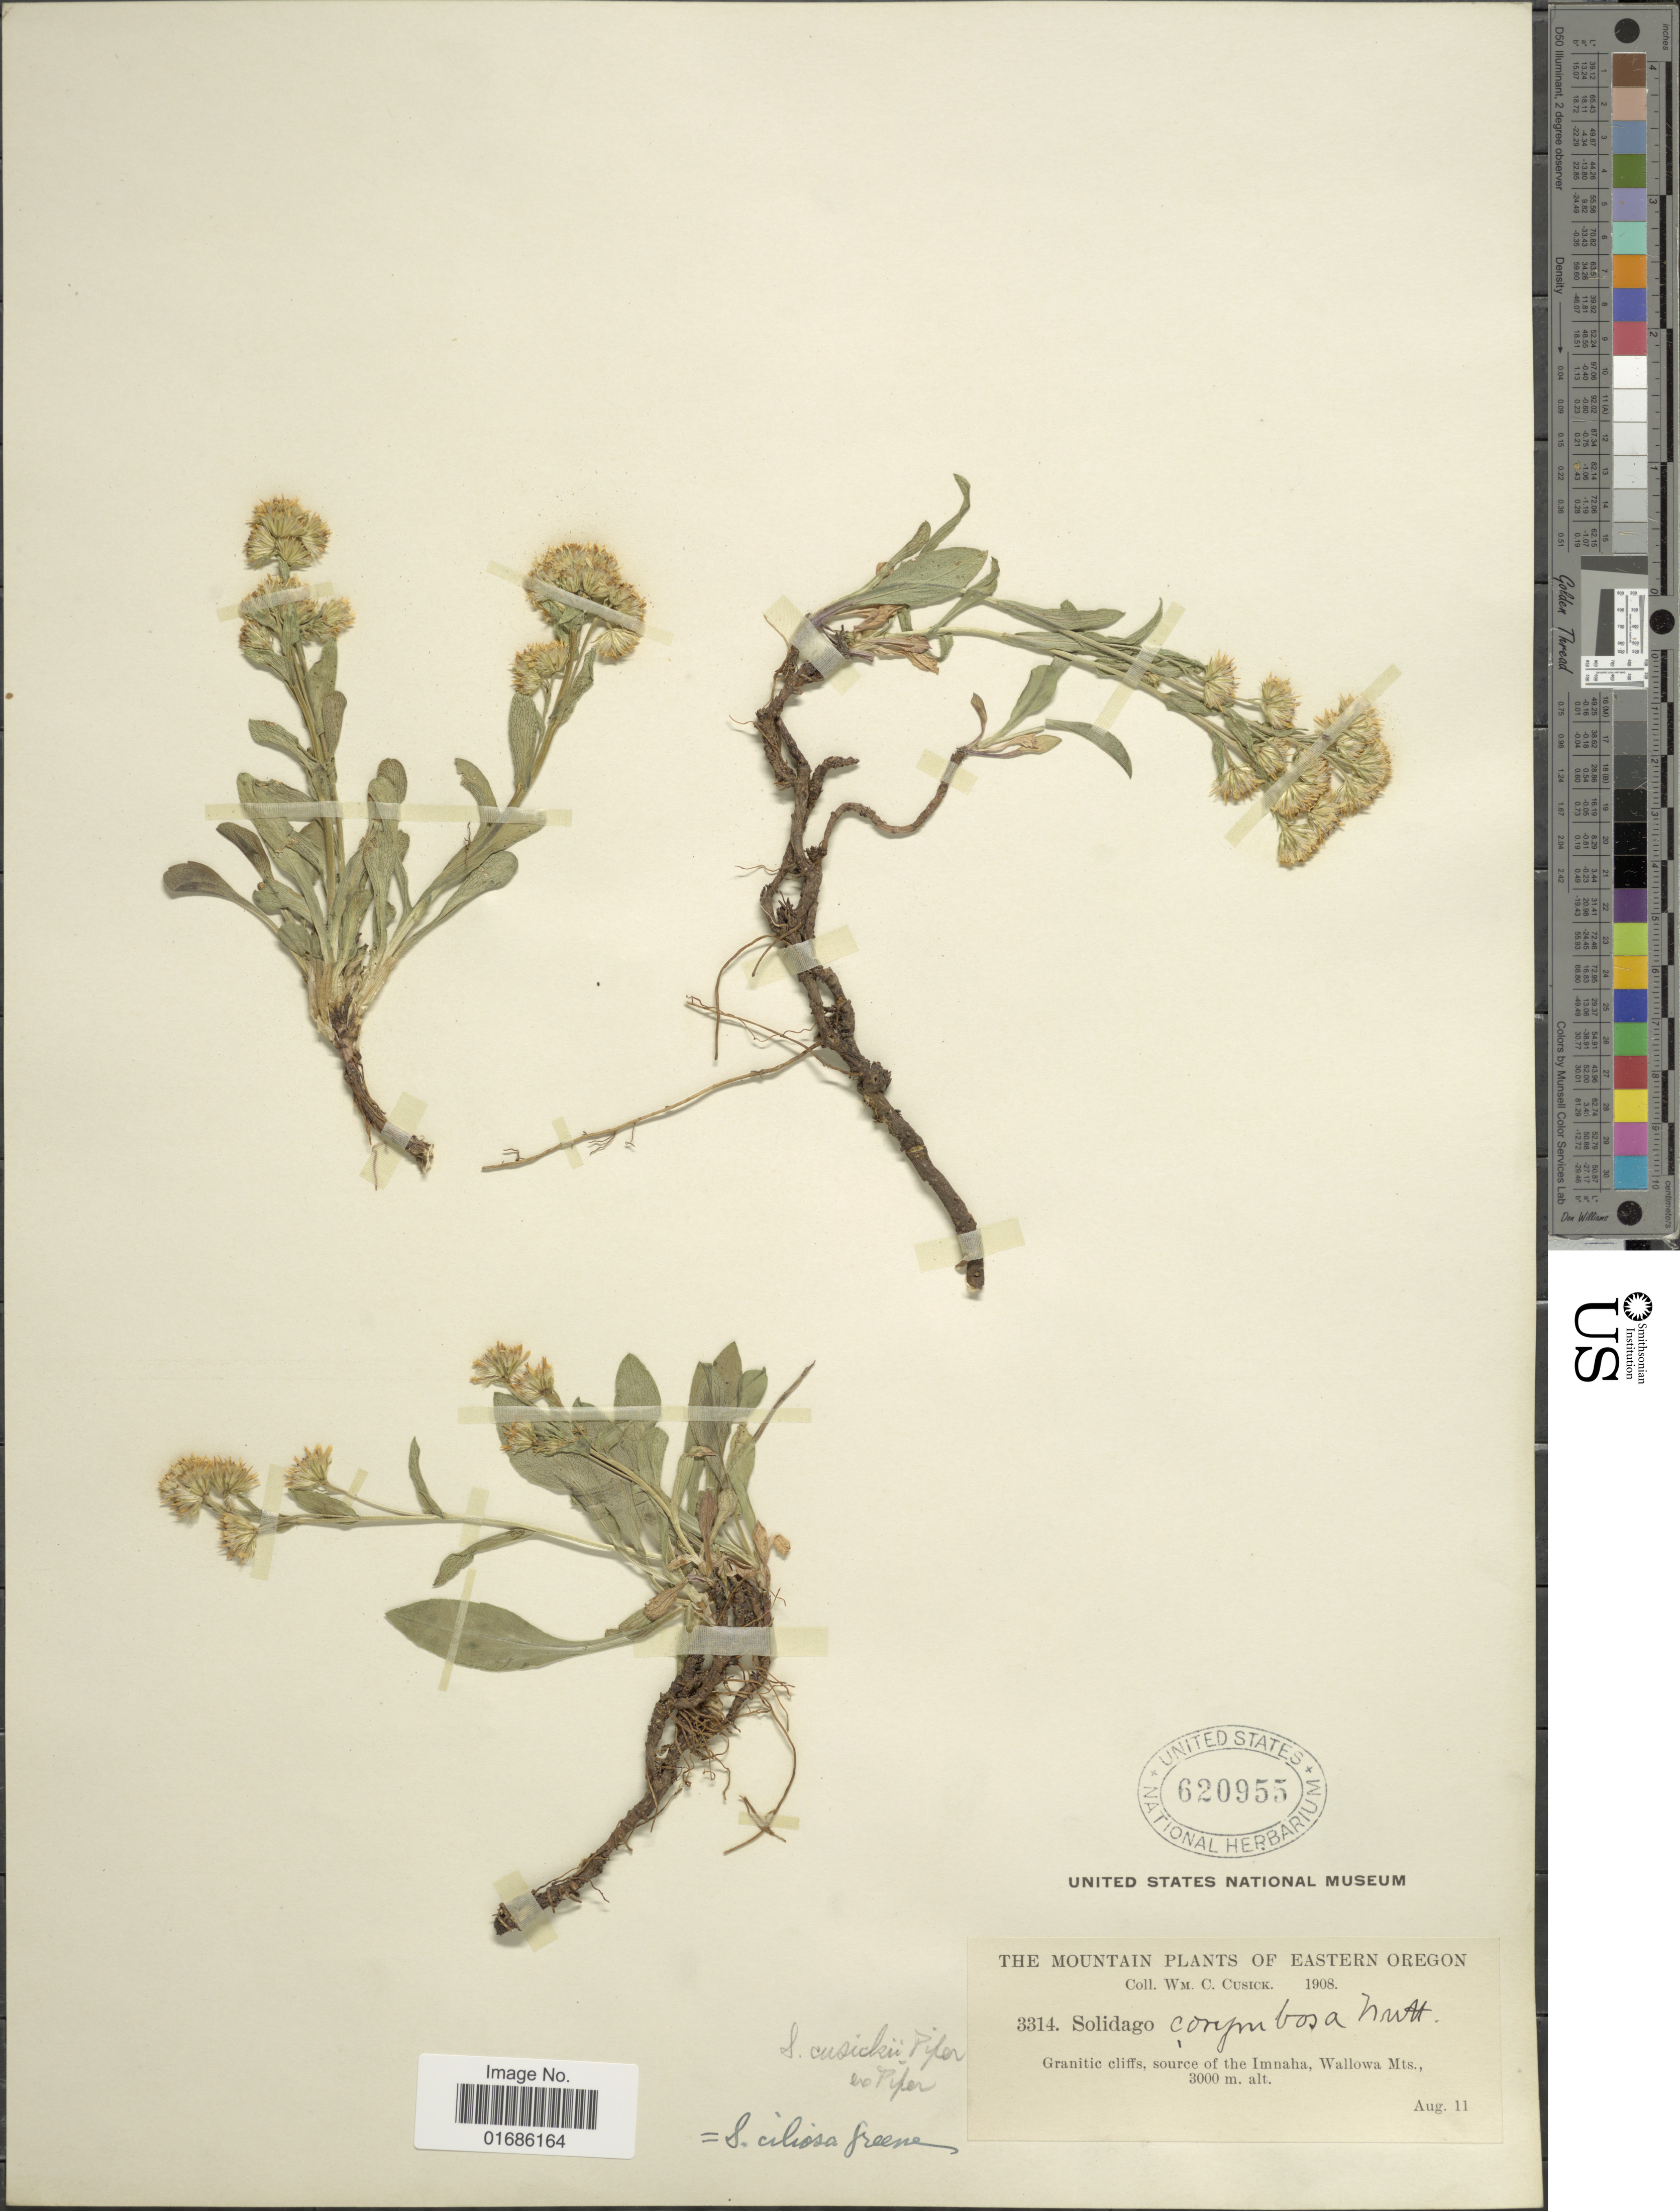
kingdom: Plantae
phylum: Tracheophyta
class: Magnoliopsida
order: Asterales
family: Asteraceae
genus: Solidago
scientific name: Solidago ciliosa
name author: Greene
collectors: W. C. Cusick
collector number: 3314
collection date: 1908-08-11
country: United States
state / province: Oregon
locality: Mountain plants of Eastern Oregon, Granatic cliffs, source of the Imnaha, Wallowa Mts.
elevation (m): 3000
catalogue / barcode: US 620955